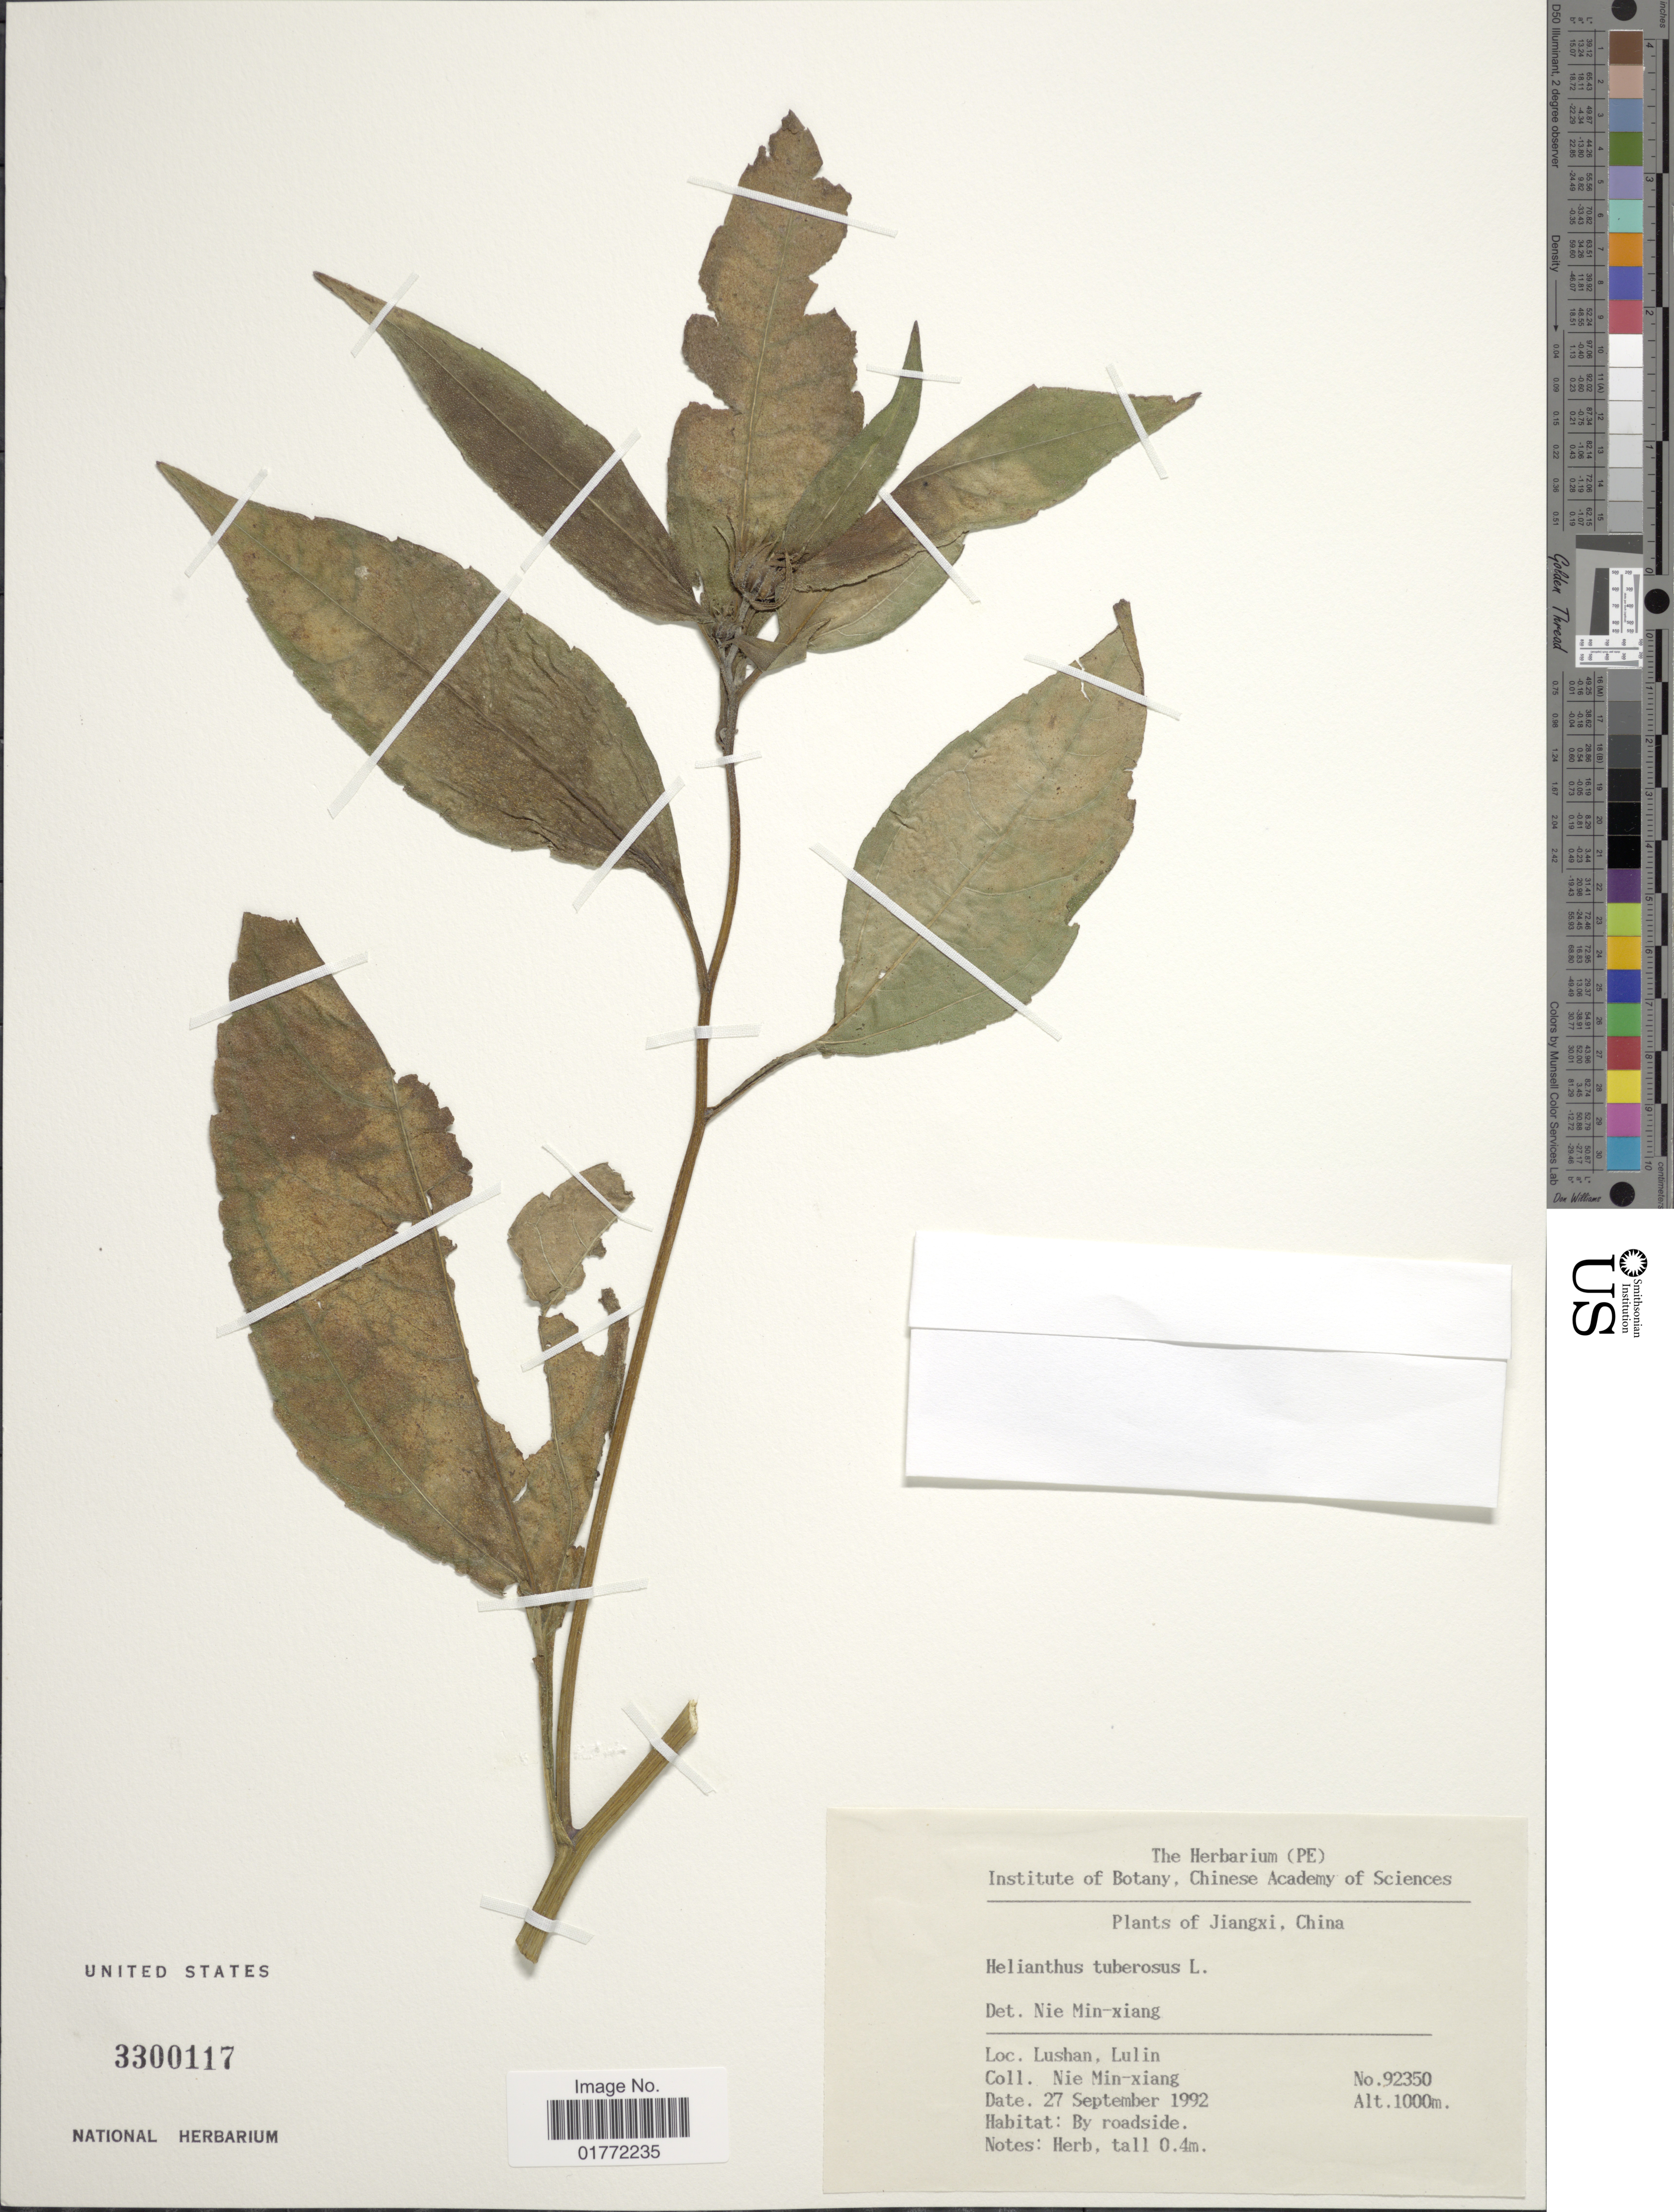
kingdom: Plantae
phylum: Tracheophyta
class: Magnoliopsida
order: Asterales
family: Asteraceae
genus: Helianthus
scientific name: Helianthus tuberosus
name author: L.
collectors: M. Nie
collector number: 92350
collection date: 1992-09-27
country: China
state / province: Jiangxi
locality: Lushan, Lulin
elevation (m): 1000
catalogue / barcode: US 3300117